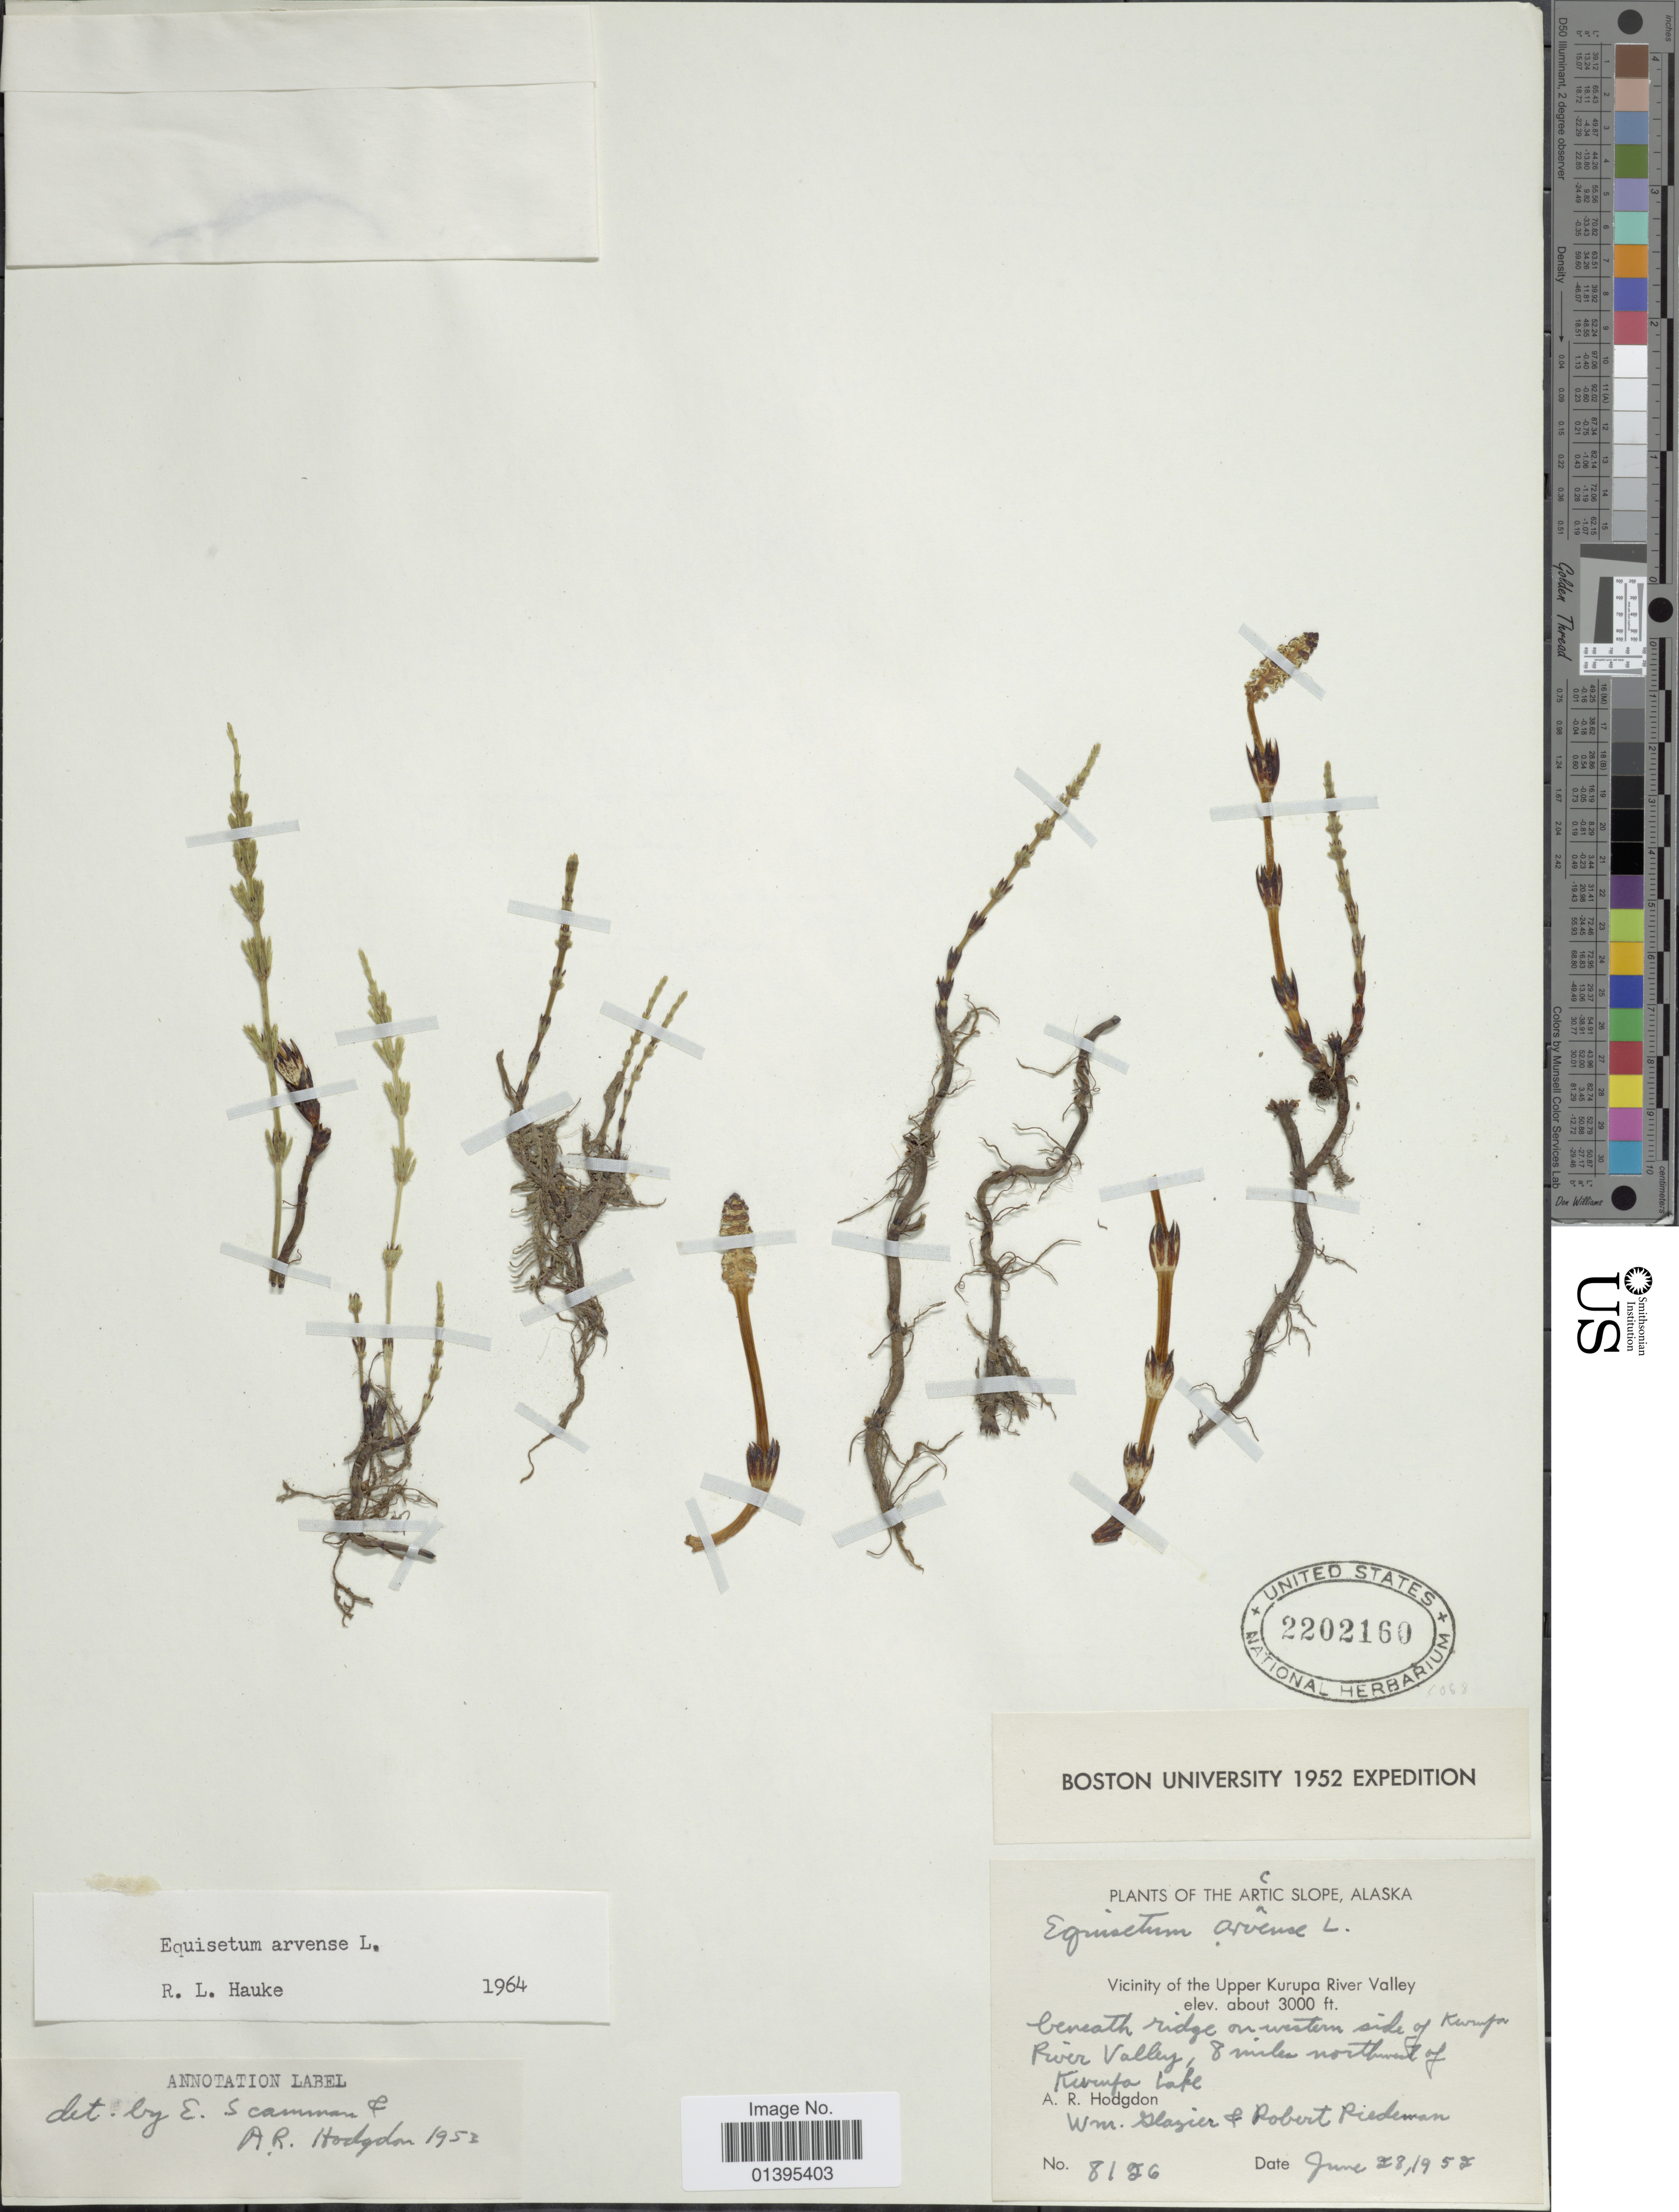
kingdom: Plantae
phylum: Tracheophyta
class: Polypodiopsida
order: Equisetales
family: Equisetaceae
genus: Equisetum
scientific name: Equisetum arvense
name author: L.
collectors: A. R. Hodgdon, W. Glazier & R. Piedeman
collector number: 8126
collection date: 1952-06-28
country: United States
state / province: Alaska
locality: Arctic slope, vicinity of the Upper Kurupa River Valley, beneath ridge on western side of Kurupa River Valley, 8 mile northwest of Kurupa Lake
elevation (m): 914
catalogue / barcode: US 2202160